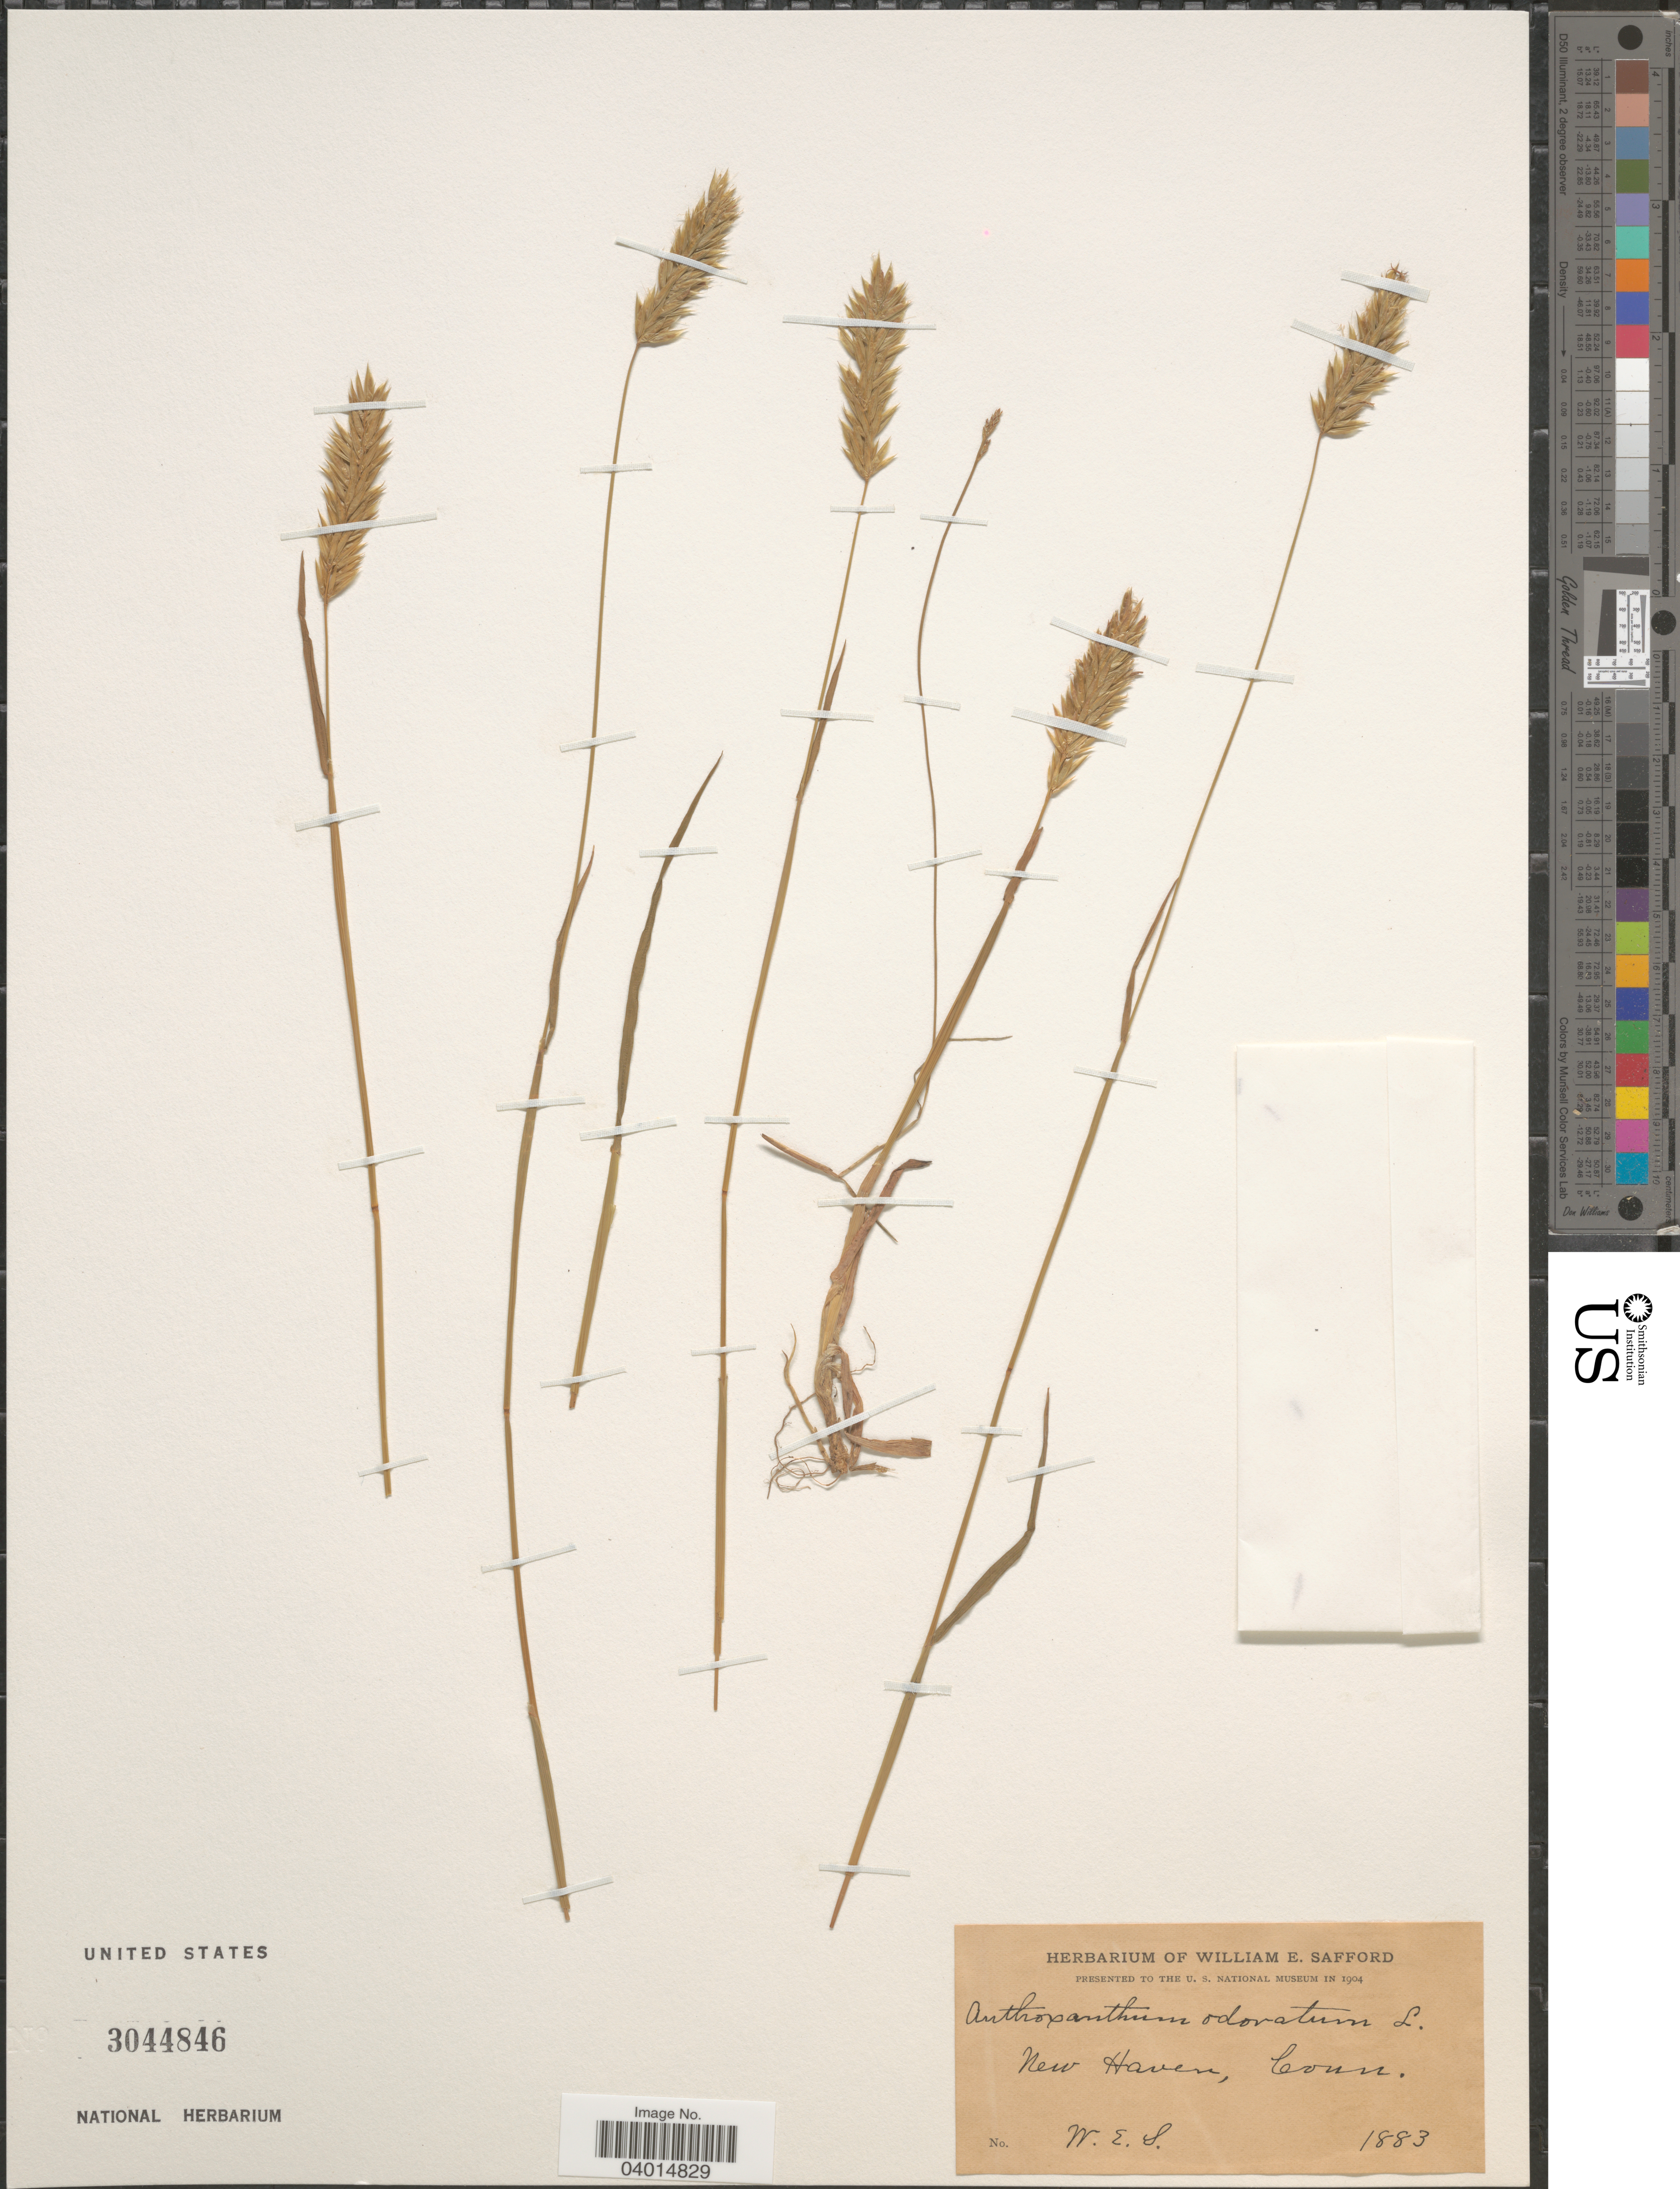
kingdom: Plantae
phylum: Tracheophyta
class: Liliopsida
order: Poales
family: Poaceae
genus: Anthoxanthum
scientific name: Anthoxanthum odoratum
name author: L.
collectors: W. E. Safford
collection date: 1883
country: United States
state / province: Connecticut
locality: New Haven.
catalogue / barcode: US 3044846